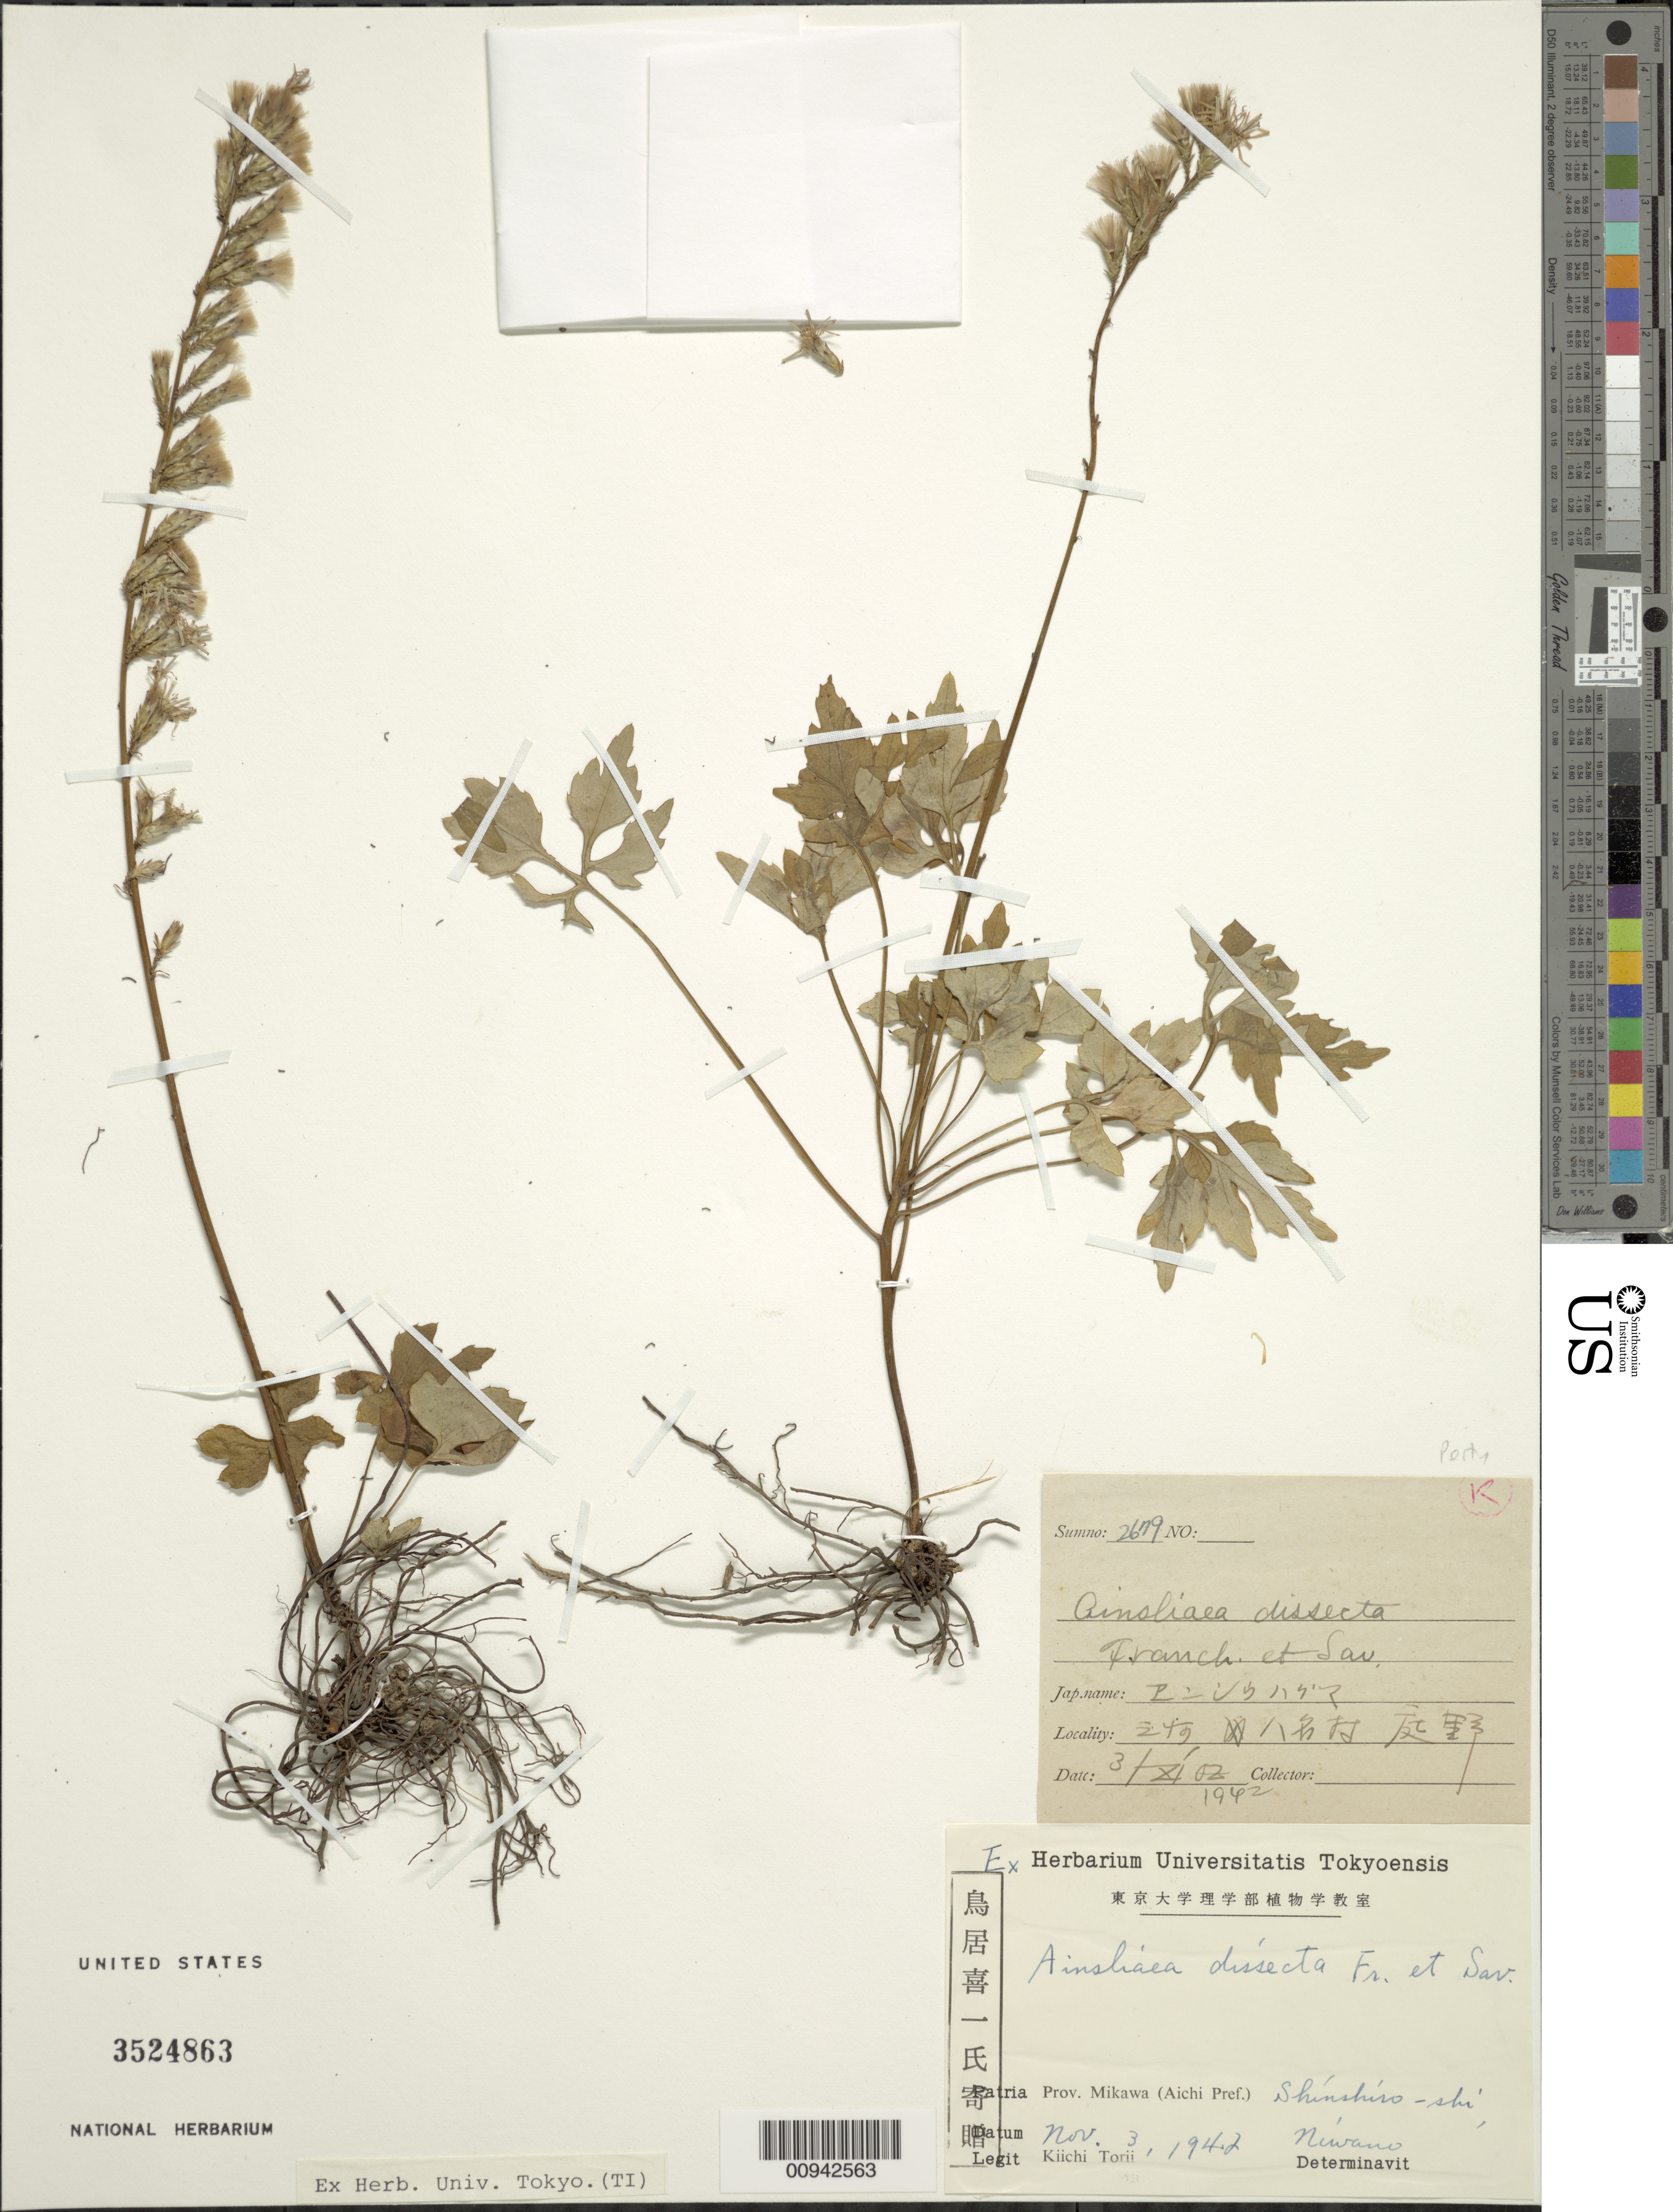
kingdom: Plantae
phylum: Tracheophyta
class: Magnoliopsida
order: Asterales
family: Asteraceae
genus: Ainsliaea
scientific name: Ainsliaea dissecta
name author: Franch. & Sav.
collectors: K. Torii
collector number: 2679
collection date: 1942-11-03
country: Japan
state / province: Aiti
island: Honshu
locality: Prov. Mikawa, Shinshiro-shi, Niwano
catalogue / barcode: US 3524863